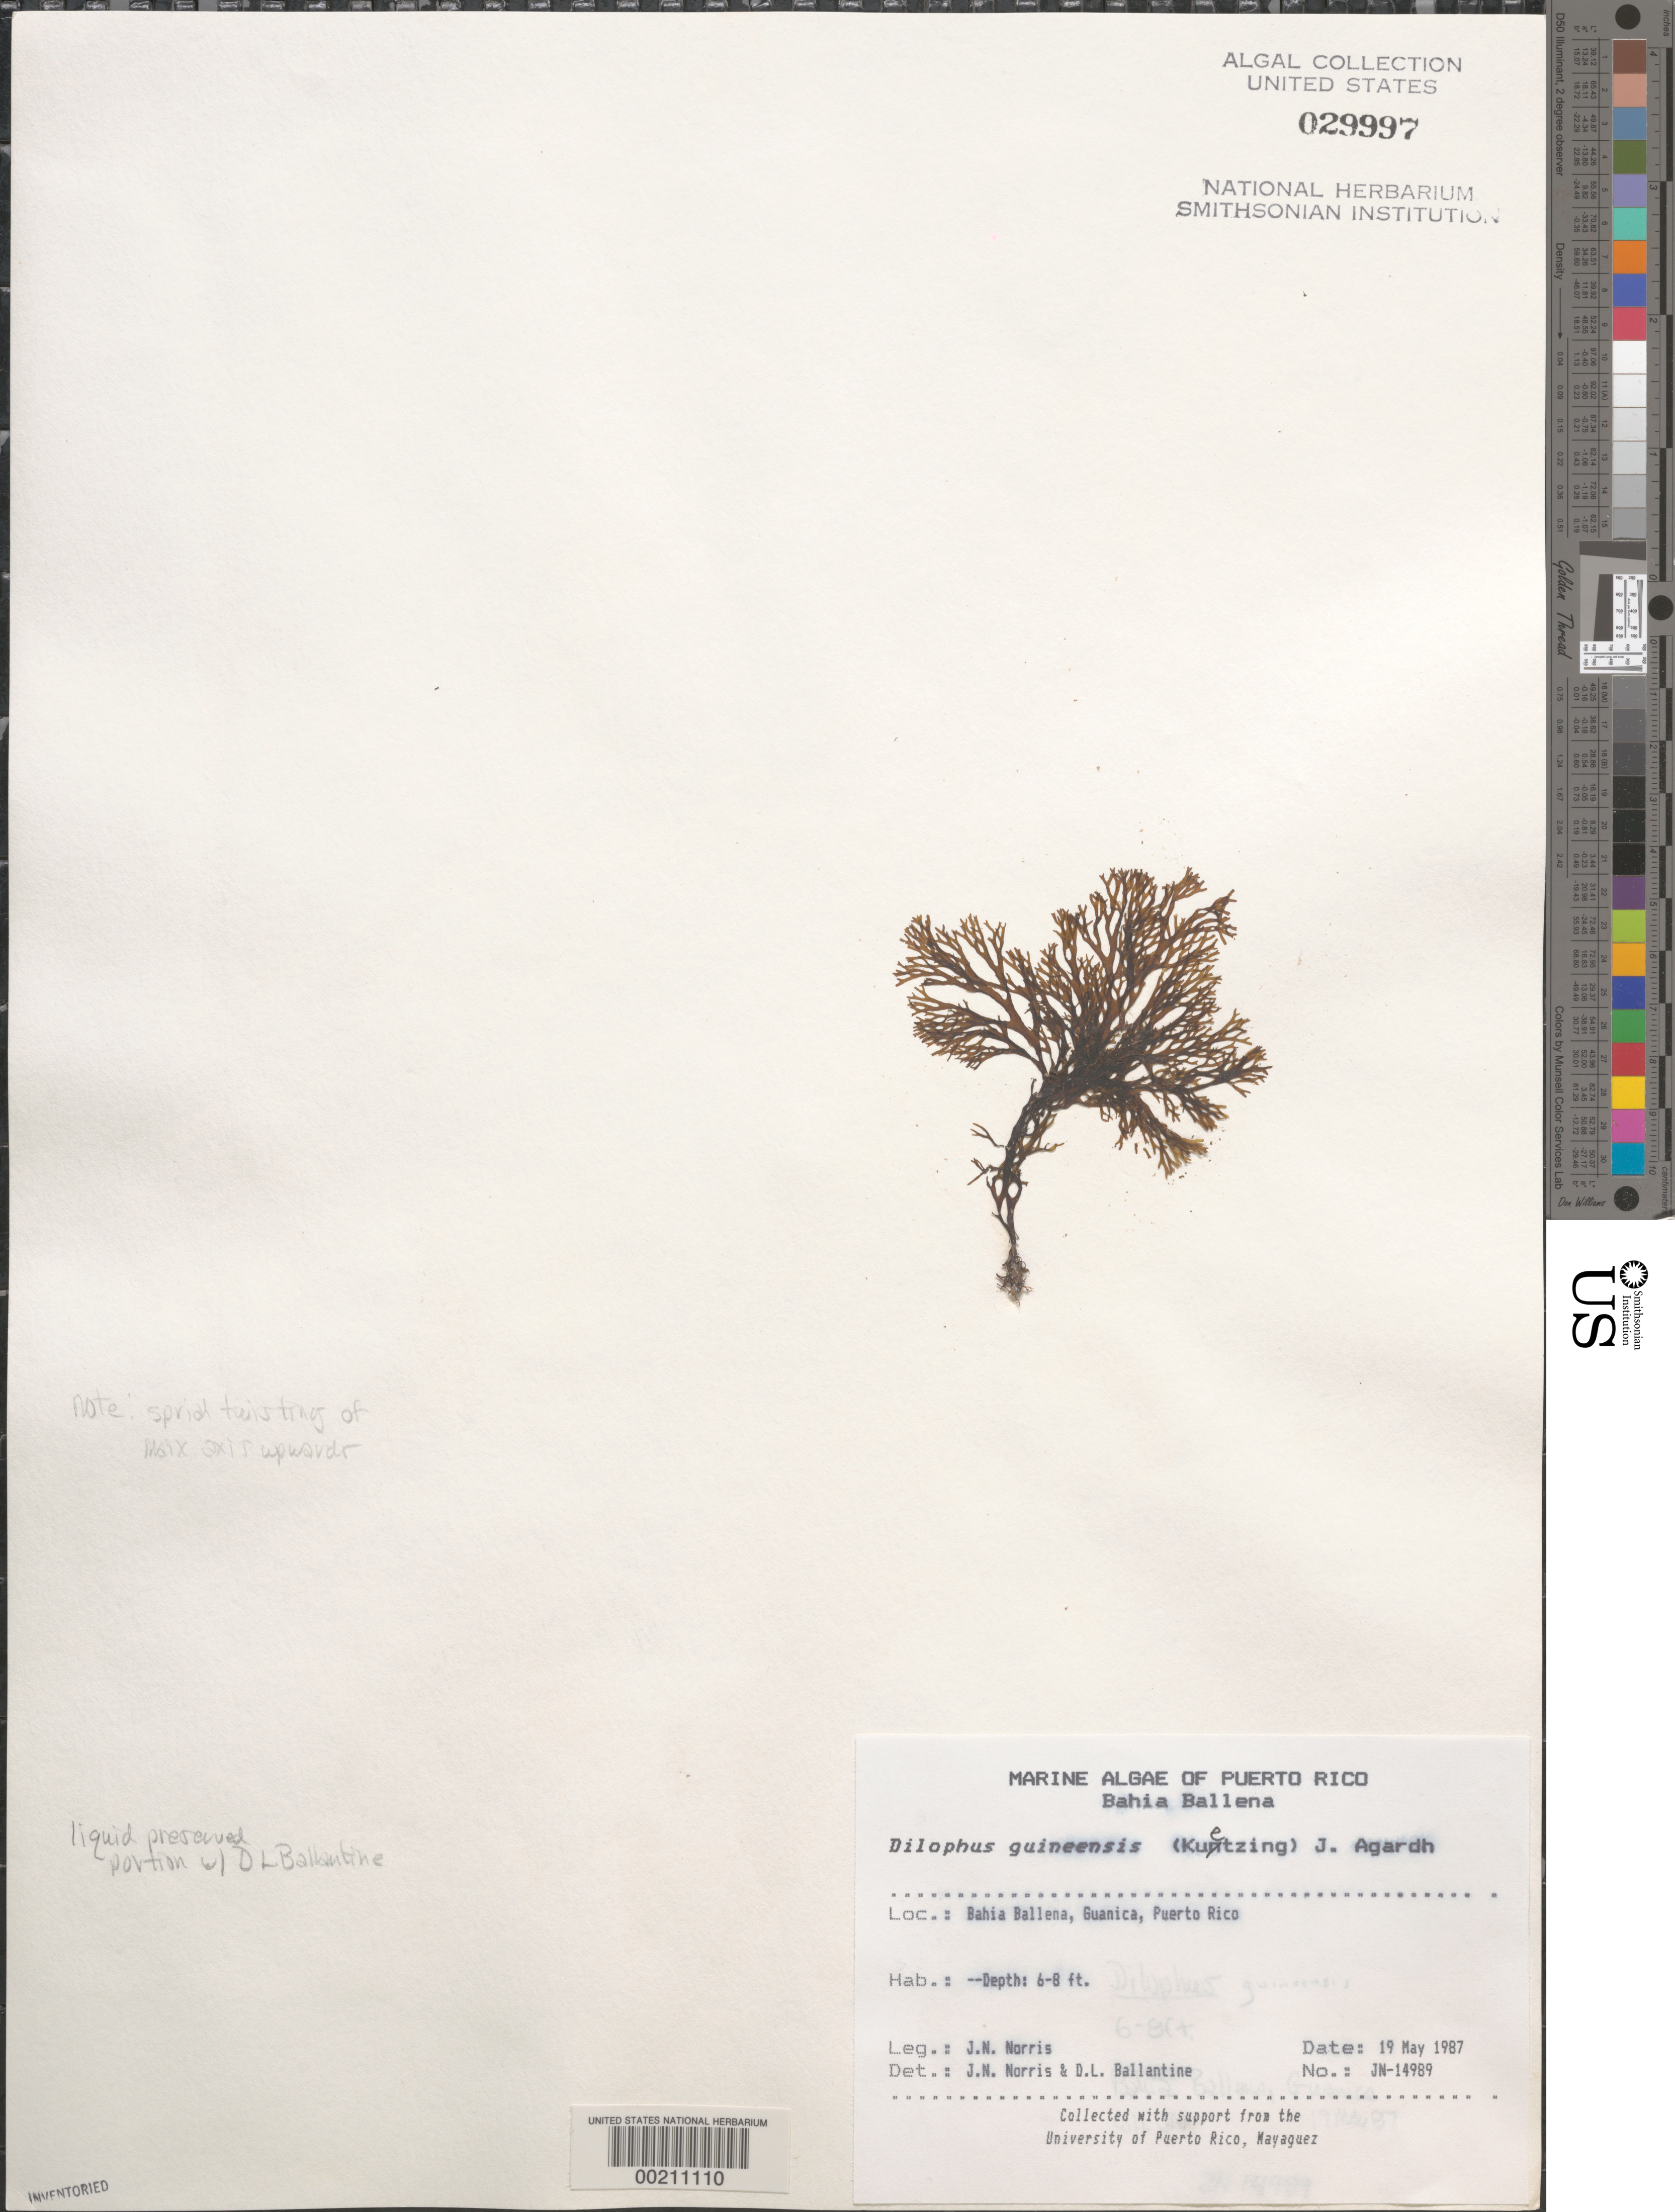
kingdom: Chromista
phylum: Ochrophyta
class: Phaeophyceae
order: Dictyotales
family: Dictyotaceae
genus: Dictyota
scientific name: Dictyota guineensis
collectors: J. N. Norris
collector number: JN-14989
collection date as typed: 19 May 1987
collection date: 1987-05-19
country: Puerto Rico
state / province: Guanica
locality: Bahia Ballena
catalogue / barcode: US 29997